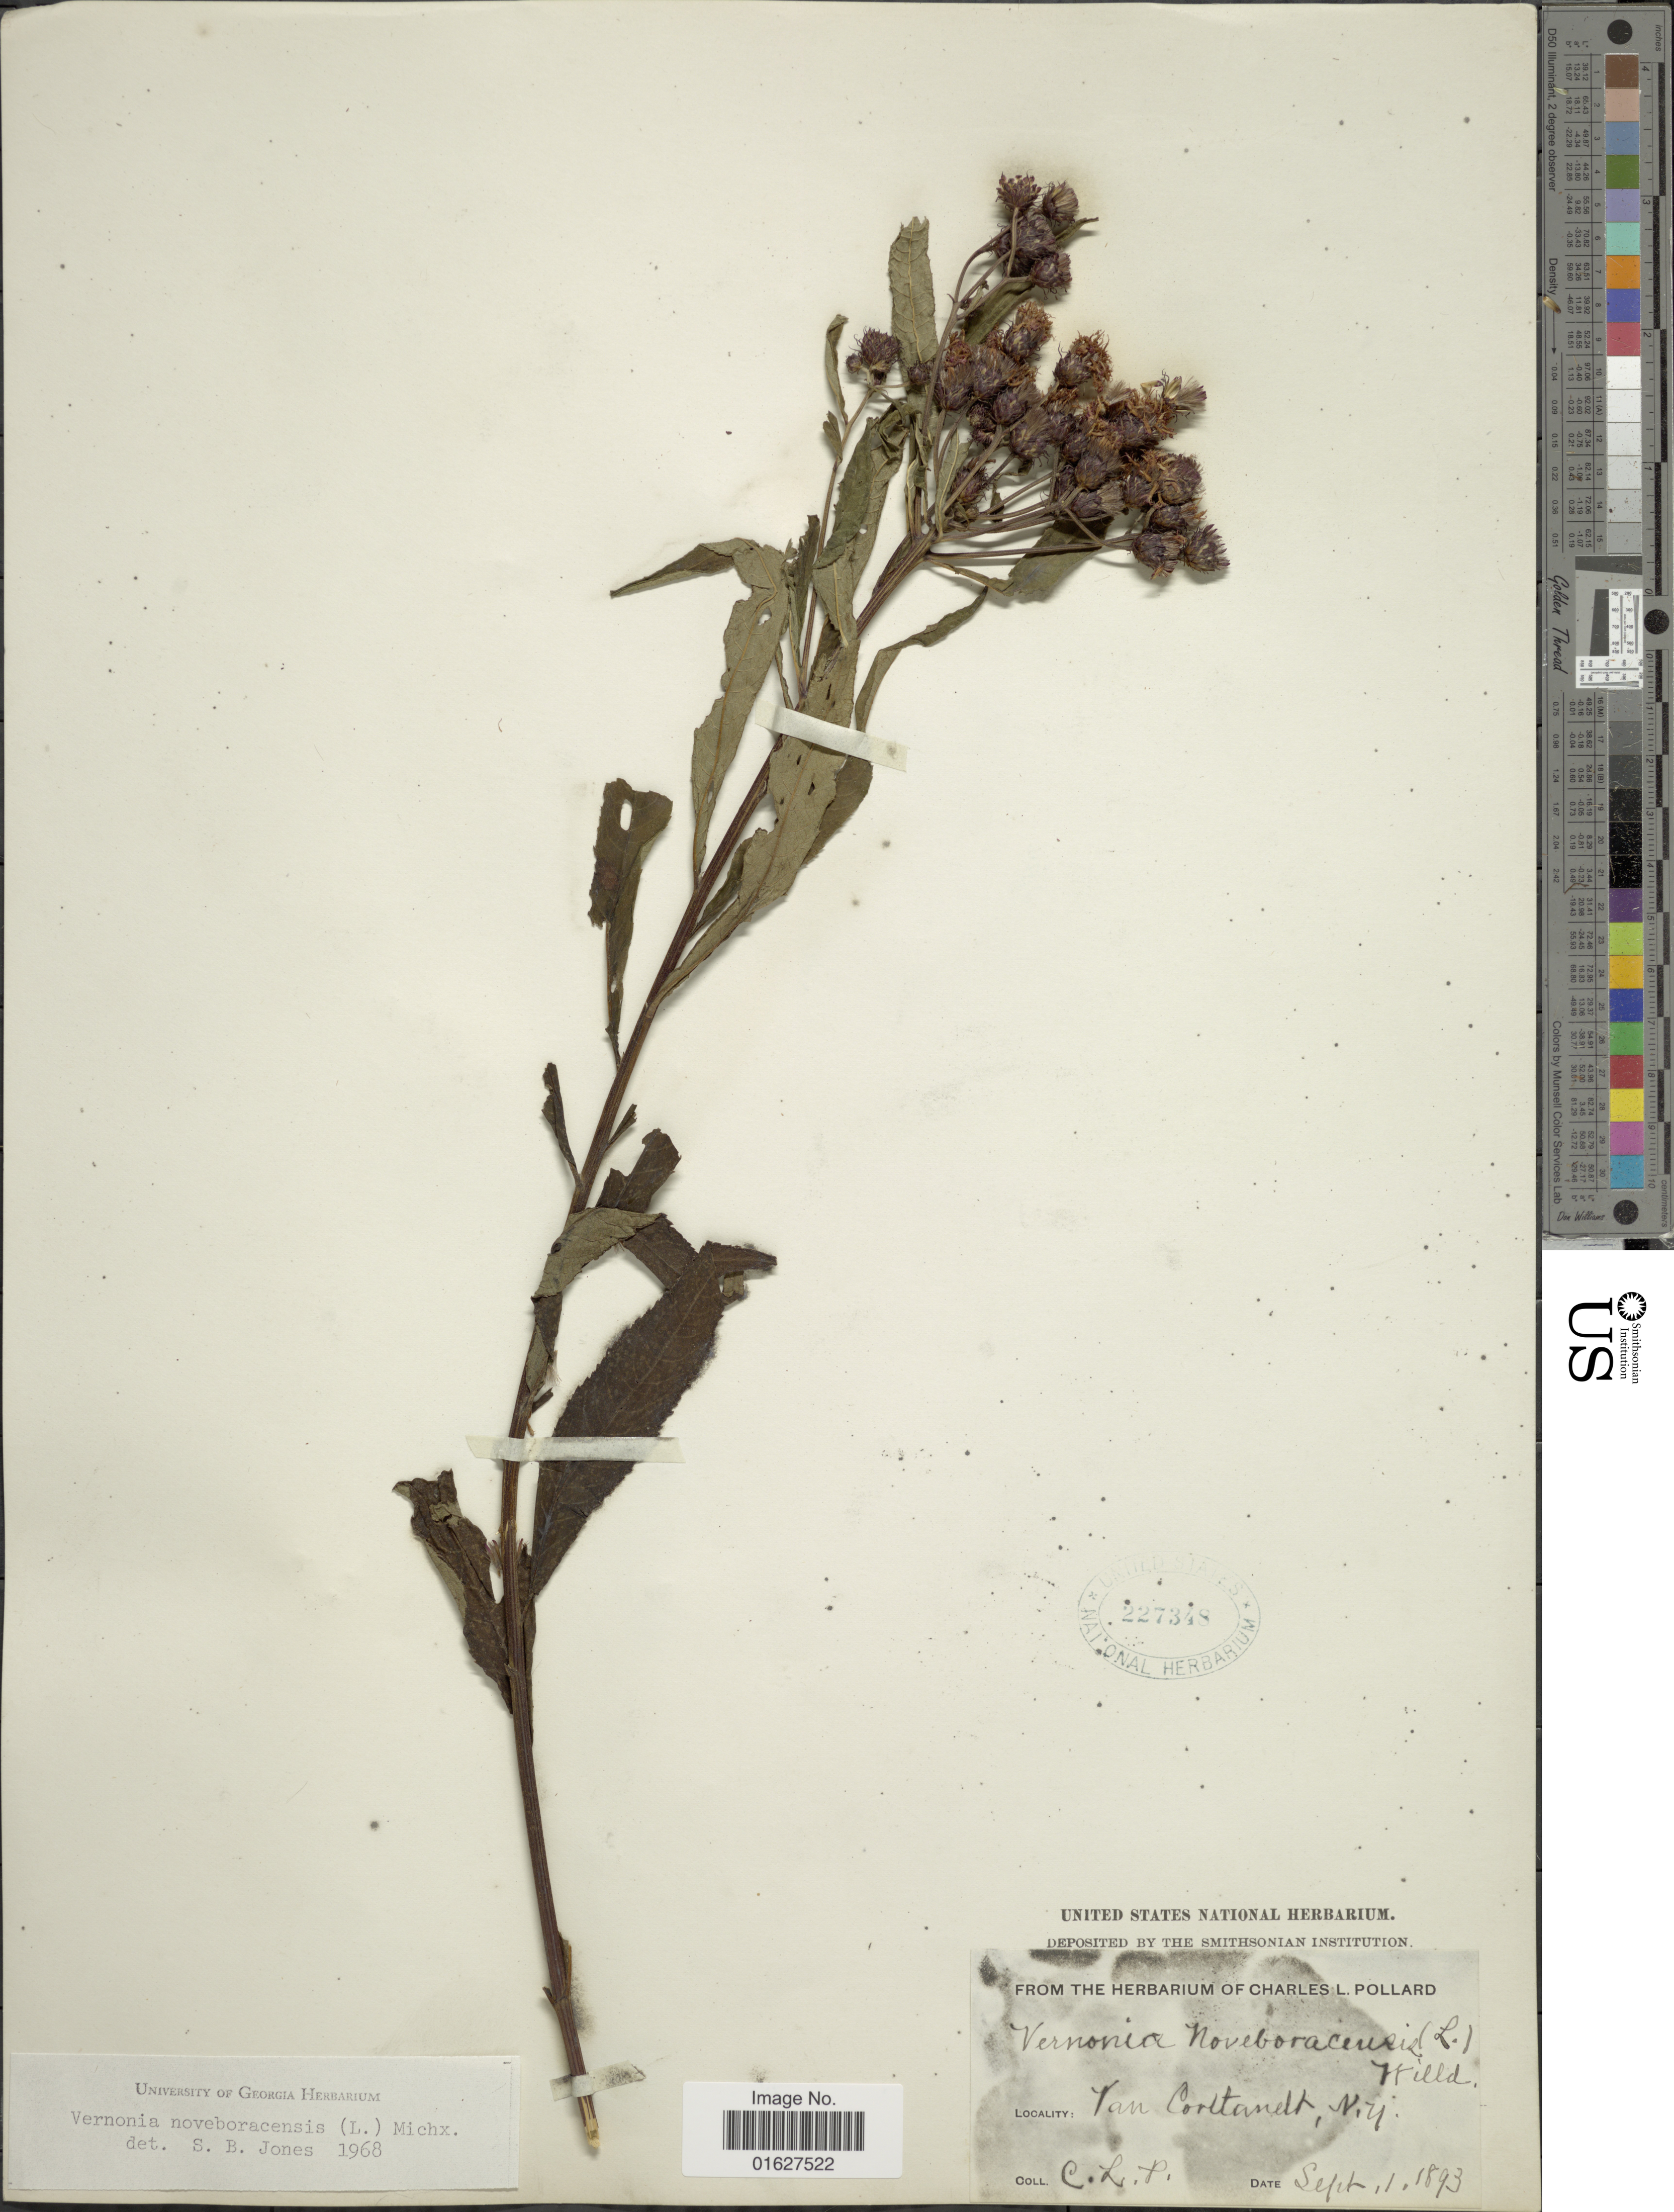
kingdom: Plantae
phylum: Tracheophyta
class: Magnoliopsida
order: Asterales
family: Asteraceae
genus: Vernonia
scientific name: Vernonia noveboracensis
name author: (L.) Michx.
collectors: C. L. Pollard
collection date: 1893-09-01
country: United States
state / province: New York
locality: Van Cortlandt, N.Y.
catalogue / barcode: US 227348